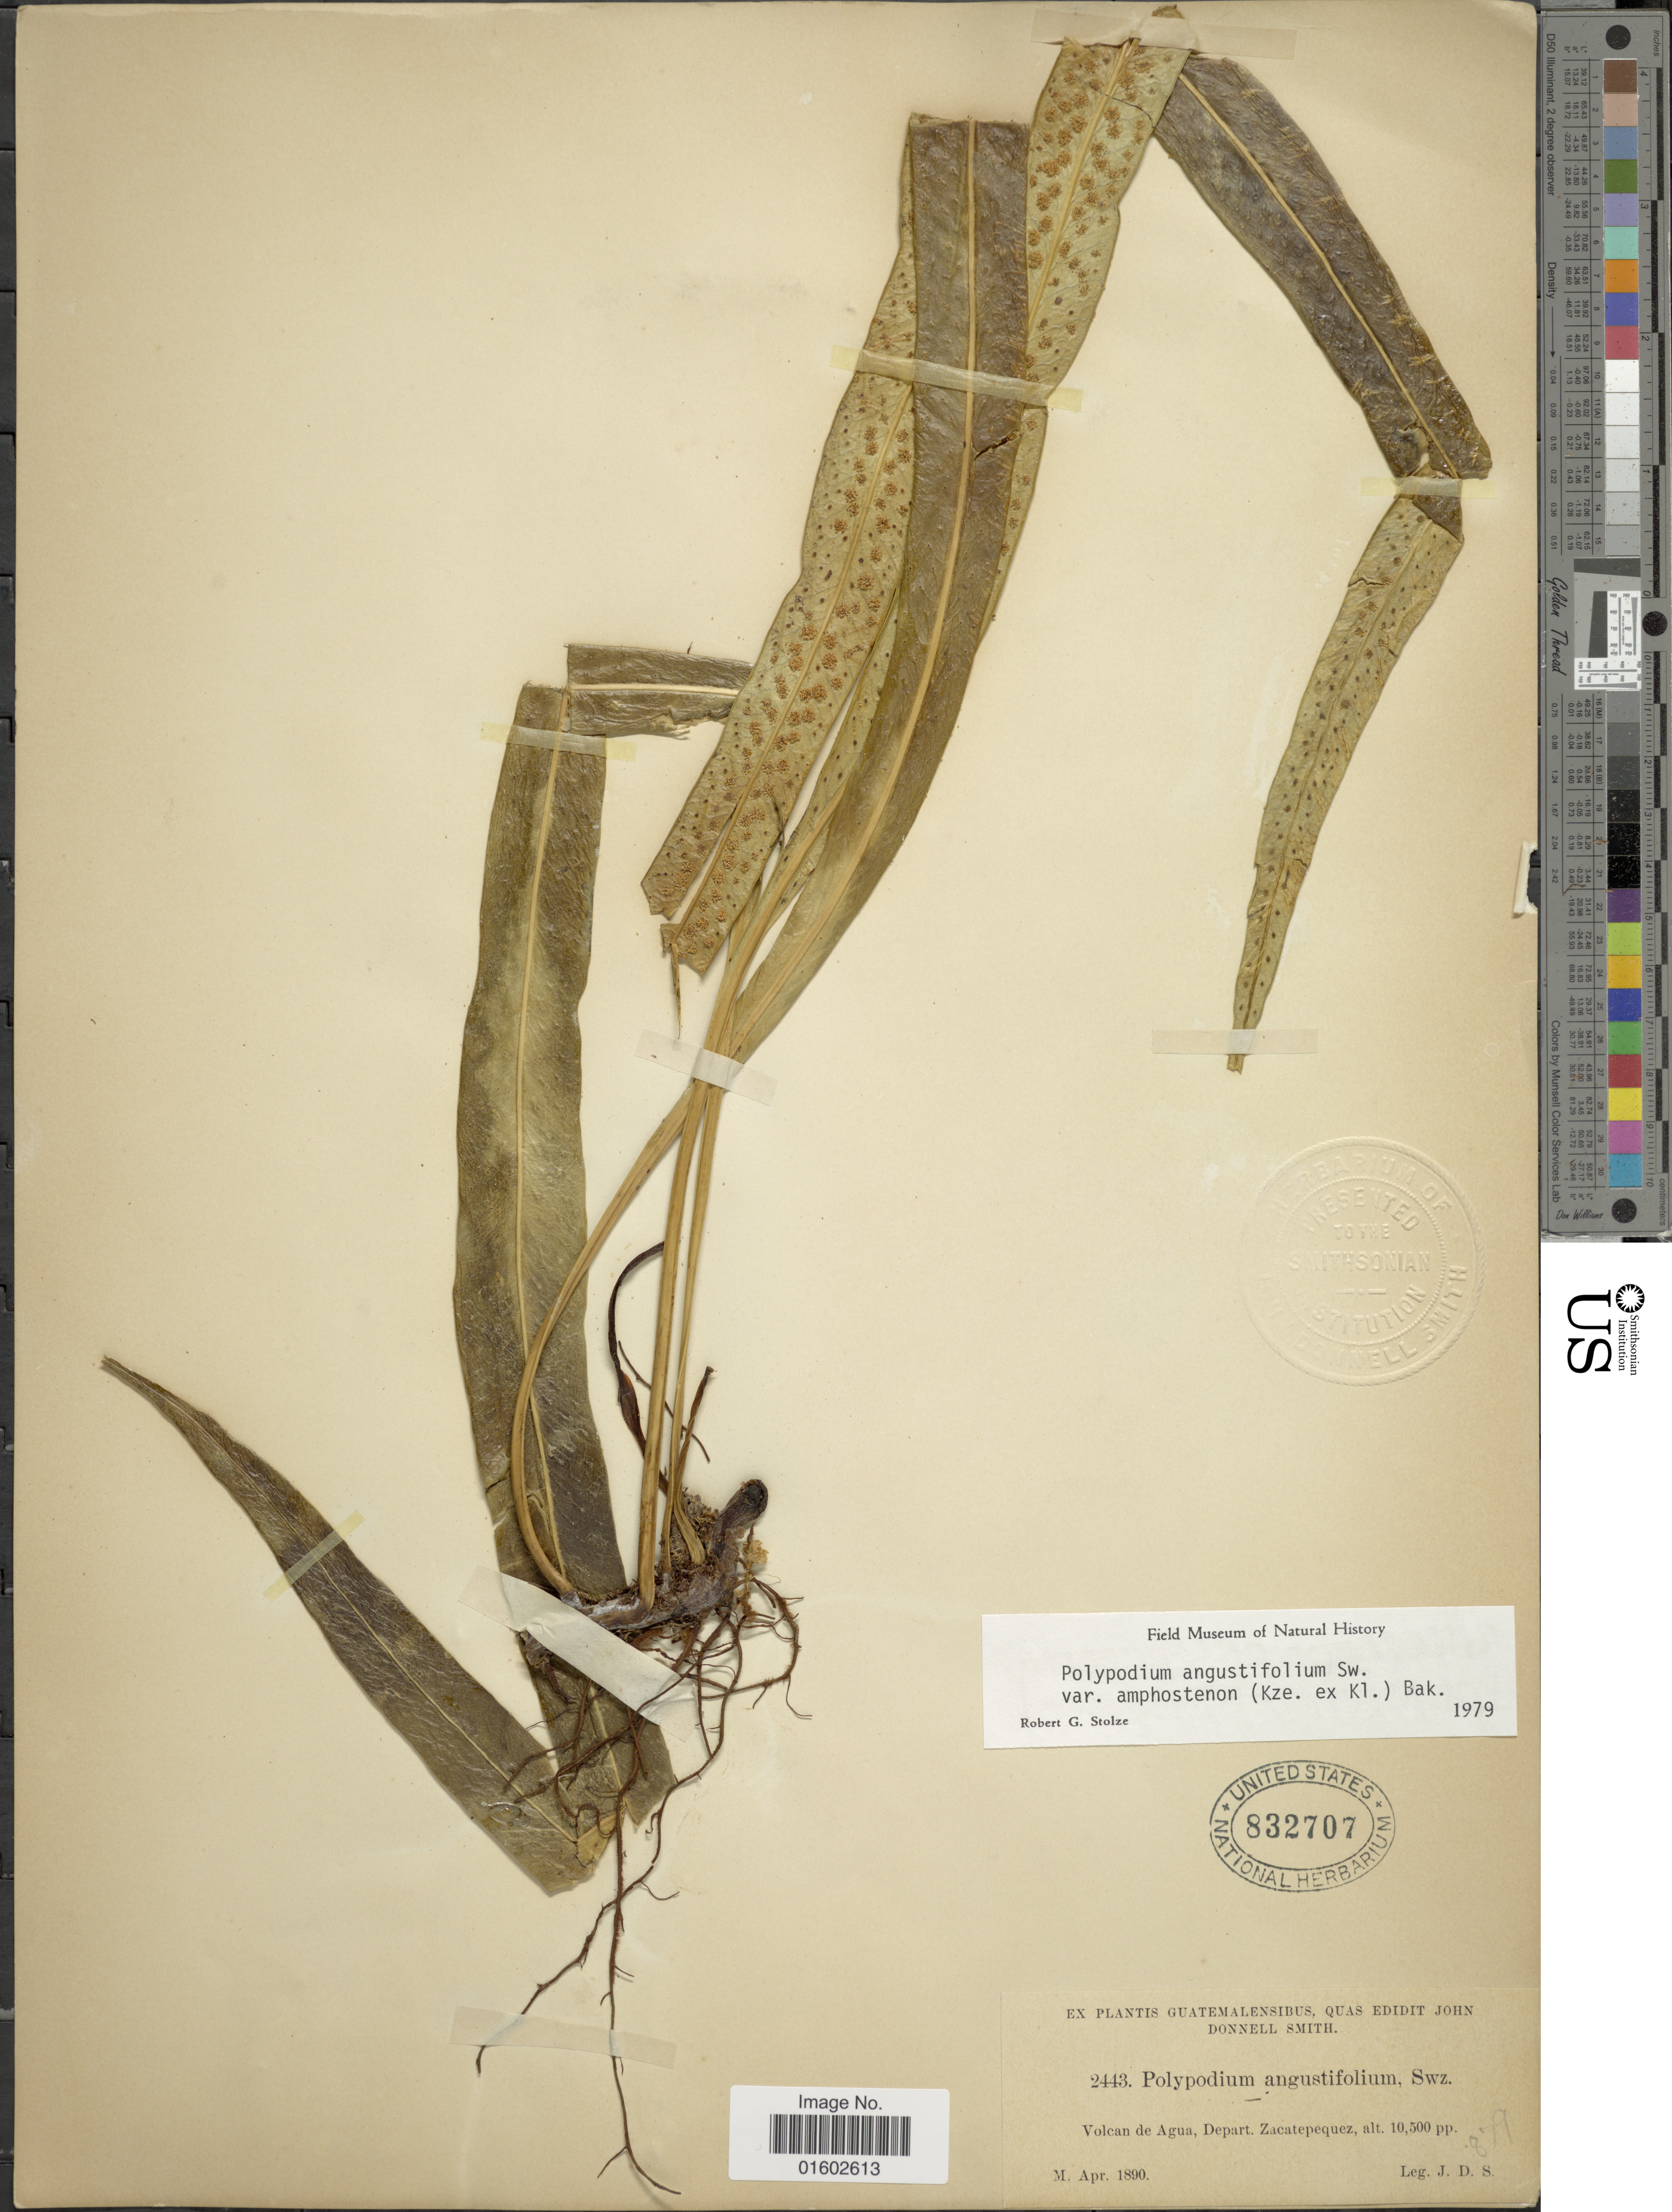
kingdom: Plantae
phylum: Tracheophyta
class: Polypodiopsida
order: Polypodiales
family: Polypodiaceae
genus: Campyloneurum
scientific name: Campyloneurum amphostenon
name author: (Kunze ex Klotzsch) Fée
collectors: J. Donnell Smith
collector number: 2443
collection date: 1890-04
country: Guatemala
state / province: Sacatepéquez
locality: Volcan de Agua, Depart. Zacatepequez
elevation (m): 3200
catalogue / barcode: US 832707